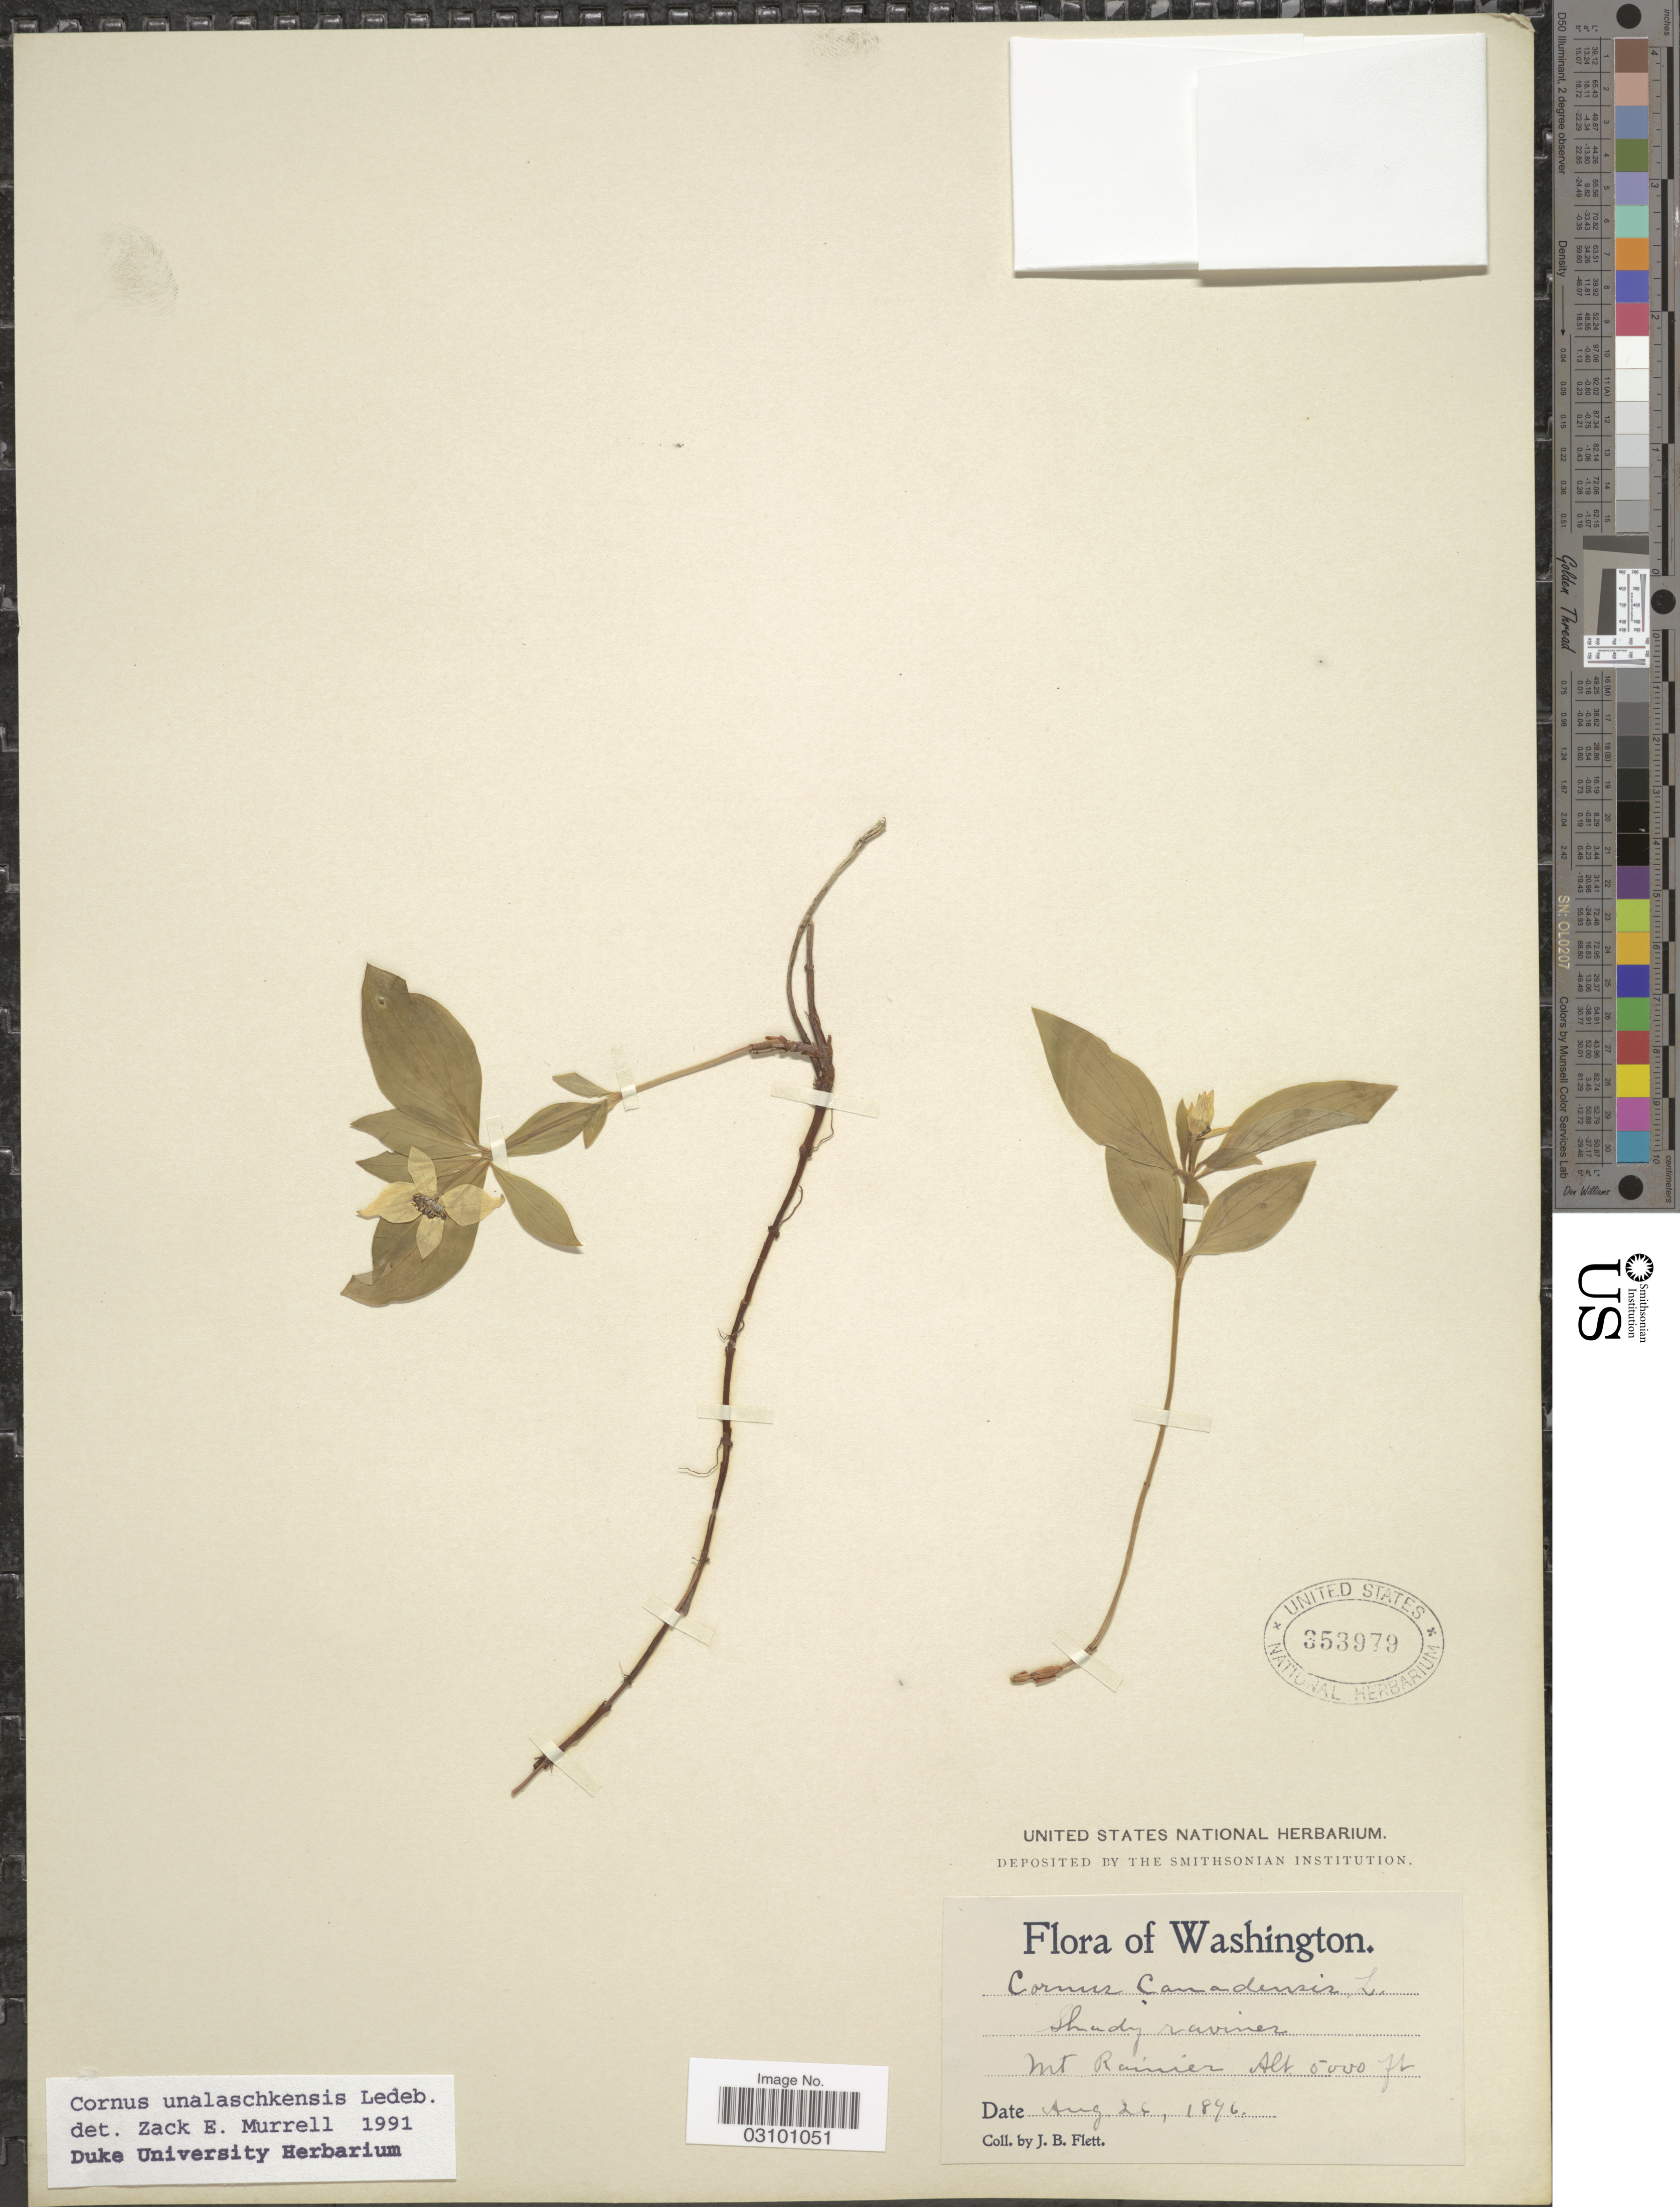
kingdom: Plantae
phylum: Tracheophyta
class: Magnoliopsida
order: Cornales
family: Cornaceae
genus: Cornus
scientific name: Cornus unalaschkensis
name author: Ledeb.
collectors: J. Flett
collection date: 1896-08-24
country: United States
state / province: Washington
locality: Shady ravine. Mt. Rainier.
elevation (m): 1524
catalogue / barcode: US 353979